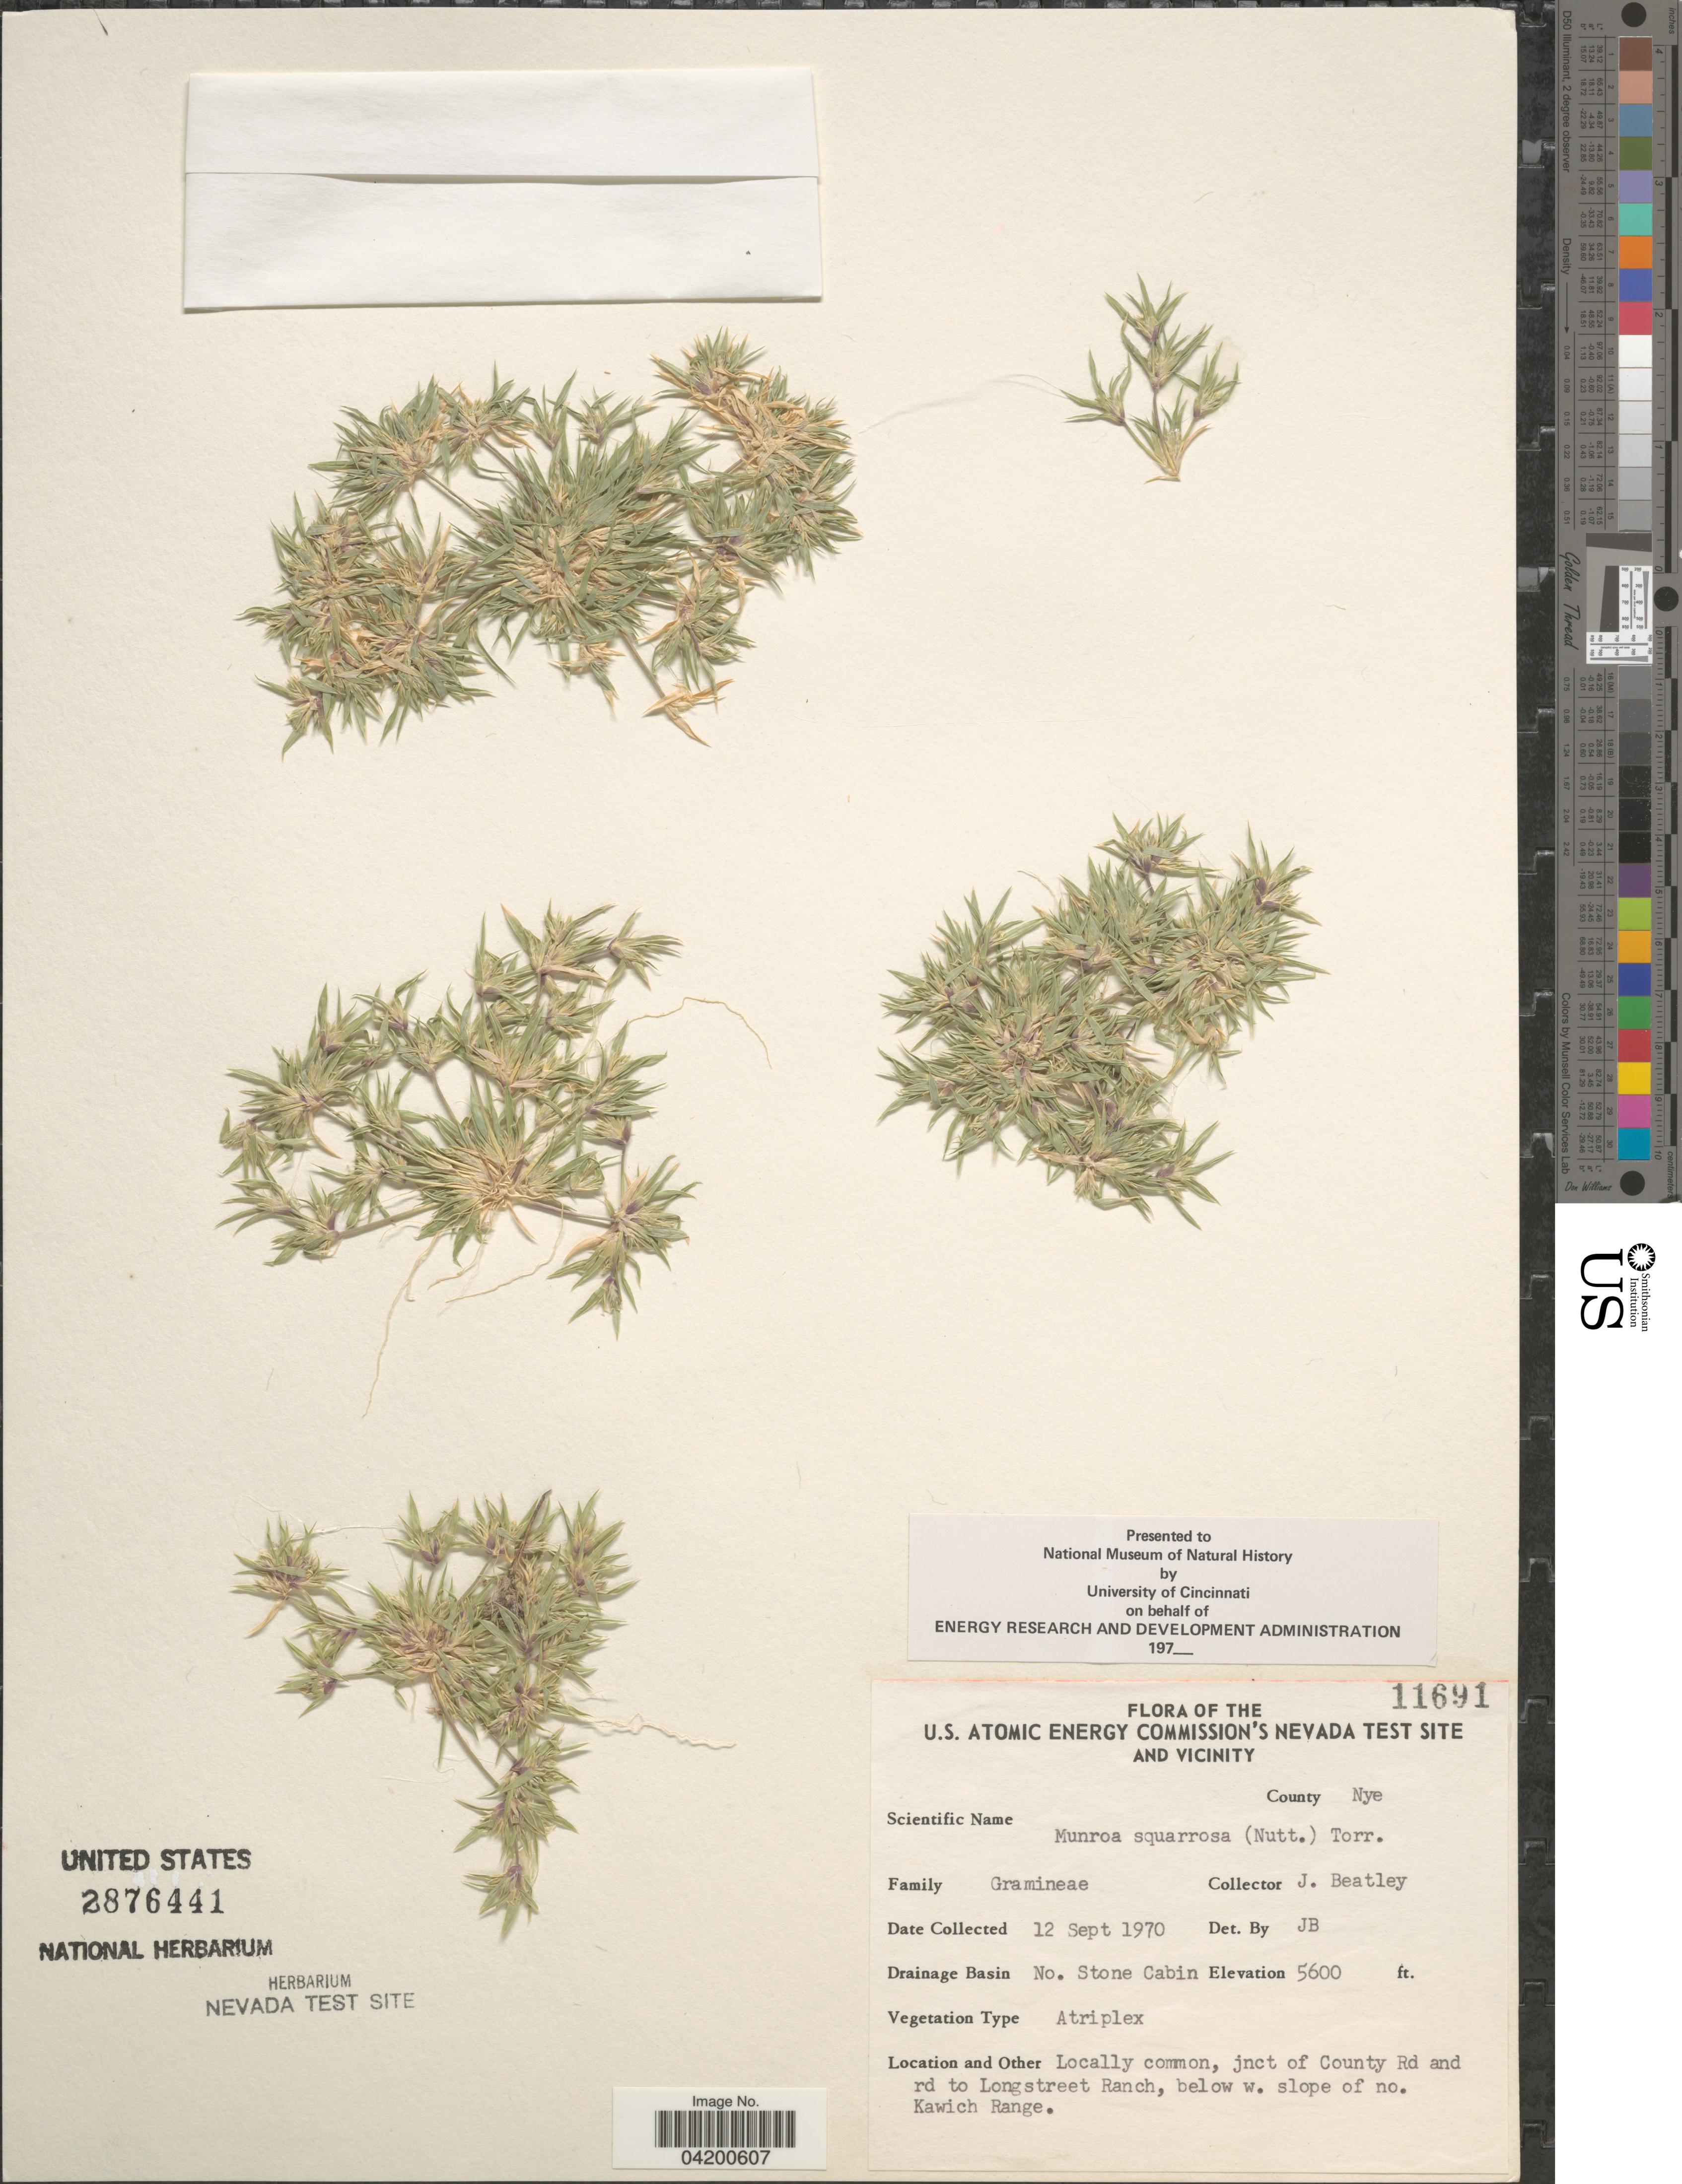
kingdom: Plantae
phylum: Tracheophyta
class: Liliopsida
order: Poales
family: Poaceae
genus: Munroa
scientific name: Munroa squarrosa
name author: (Nutt.) Torr.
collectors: J. C. Beatley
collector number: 11691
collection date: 1970-09-12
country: United States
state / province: Nevada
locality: The U.S. Atomic Energy Commission's Nevada Test Site and Vicinity. County Nye. Drainage Basin No. Stone Cabin. Jnct of County Rd and rd to Longstreet Ranch, below w. slope of no. Kawich Range.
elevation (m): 1707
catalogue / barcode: US 2876441